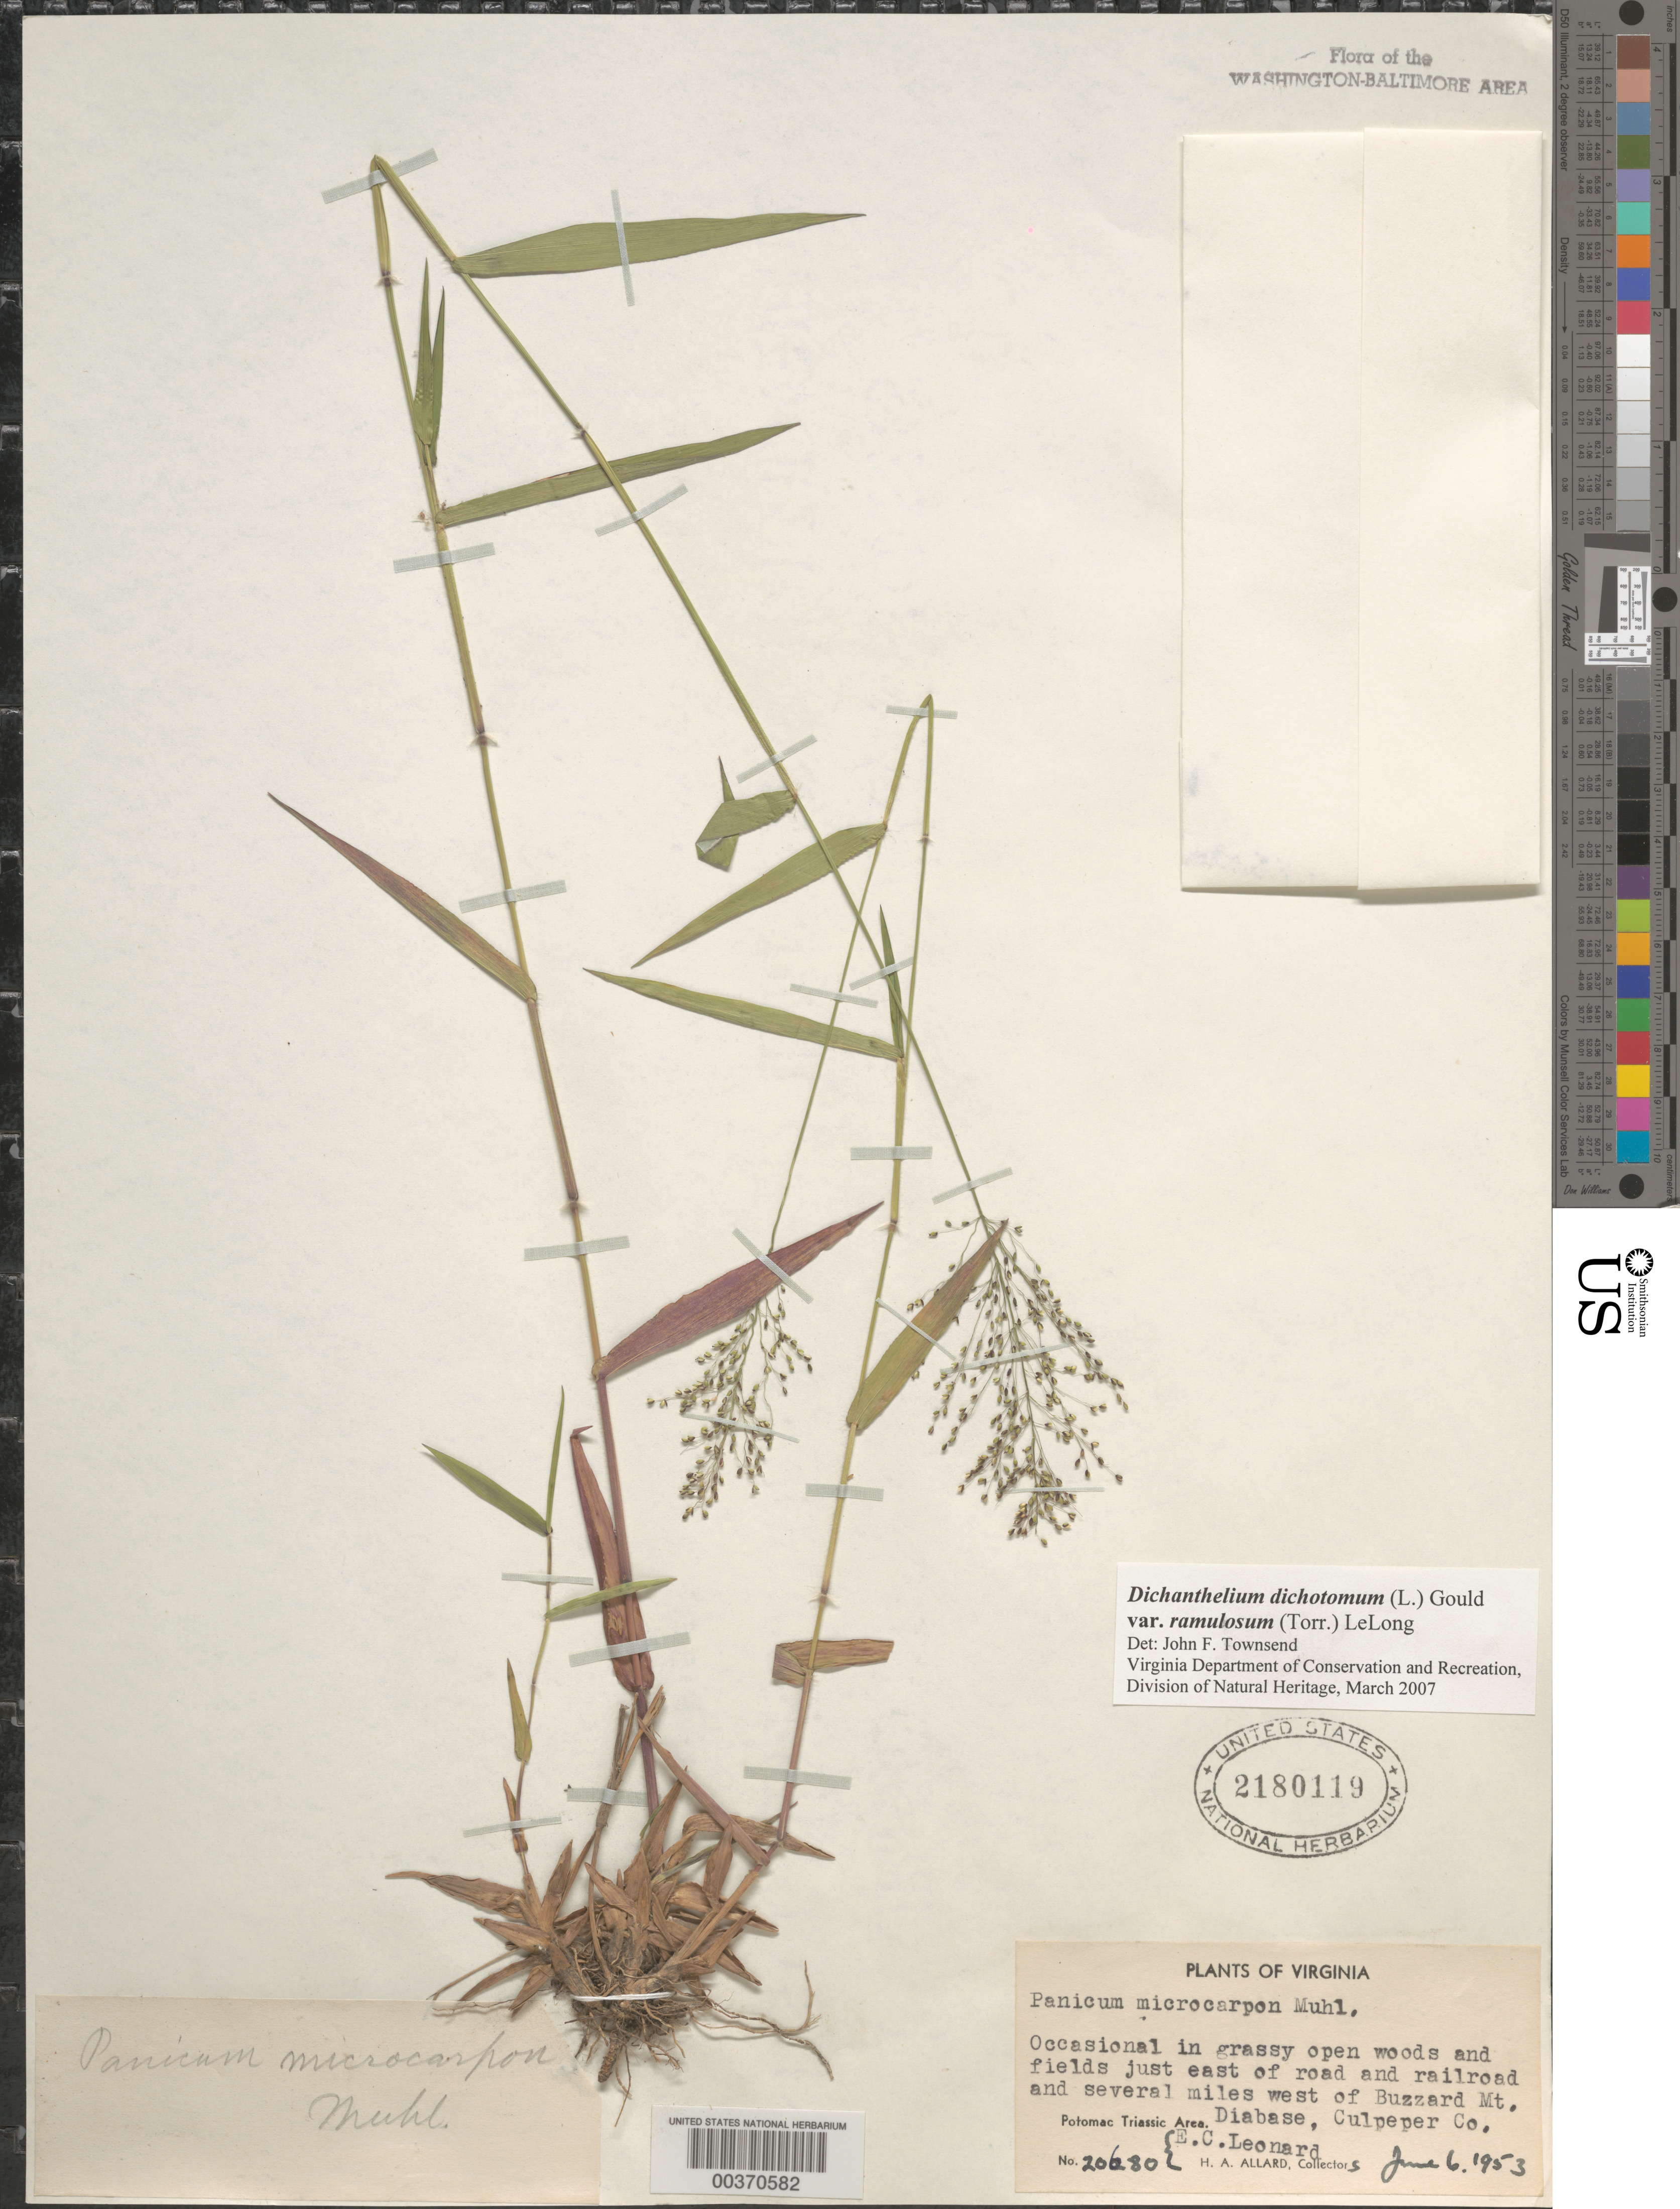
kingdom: Plantae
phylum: Tracheophyta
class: Liliopsida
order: Poales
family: Poaceae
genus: Dichanthelium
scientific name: Dichanthelium dichotomum var. ramulosum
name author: (Torr.) Lelong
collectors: E. C. Leonard & H. A. Allard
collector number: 20680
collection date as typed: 06 Jun 1953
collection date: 1953-06-06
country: United States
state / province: Virginia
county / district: Culpeper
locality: West of Buzzard Mountain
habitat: In grassy open woods and fields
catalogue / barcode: US 2180119